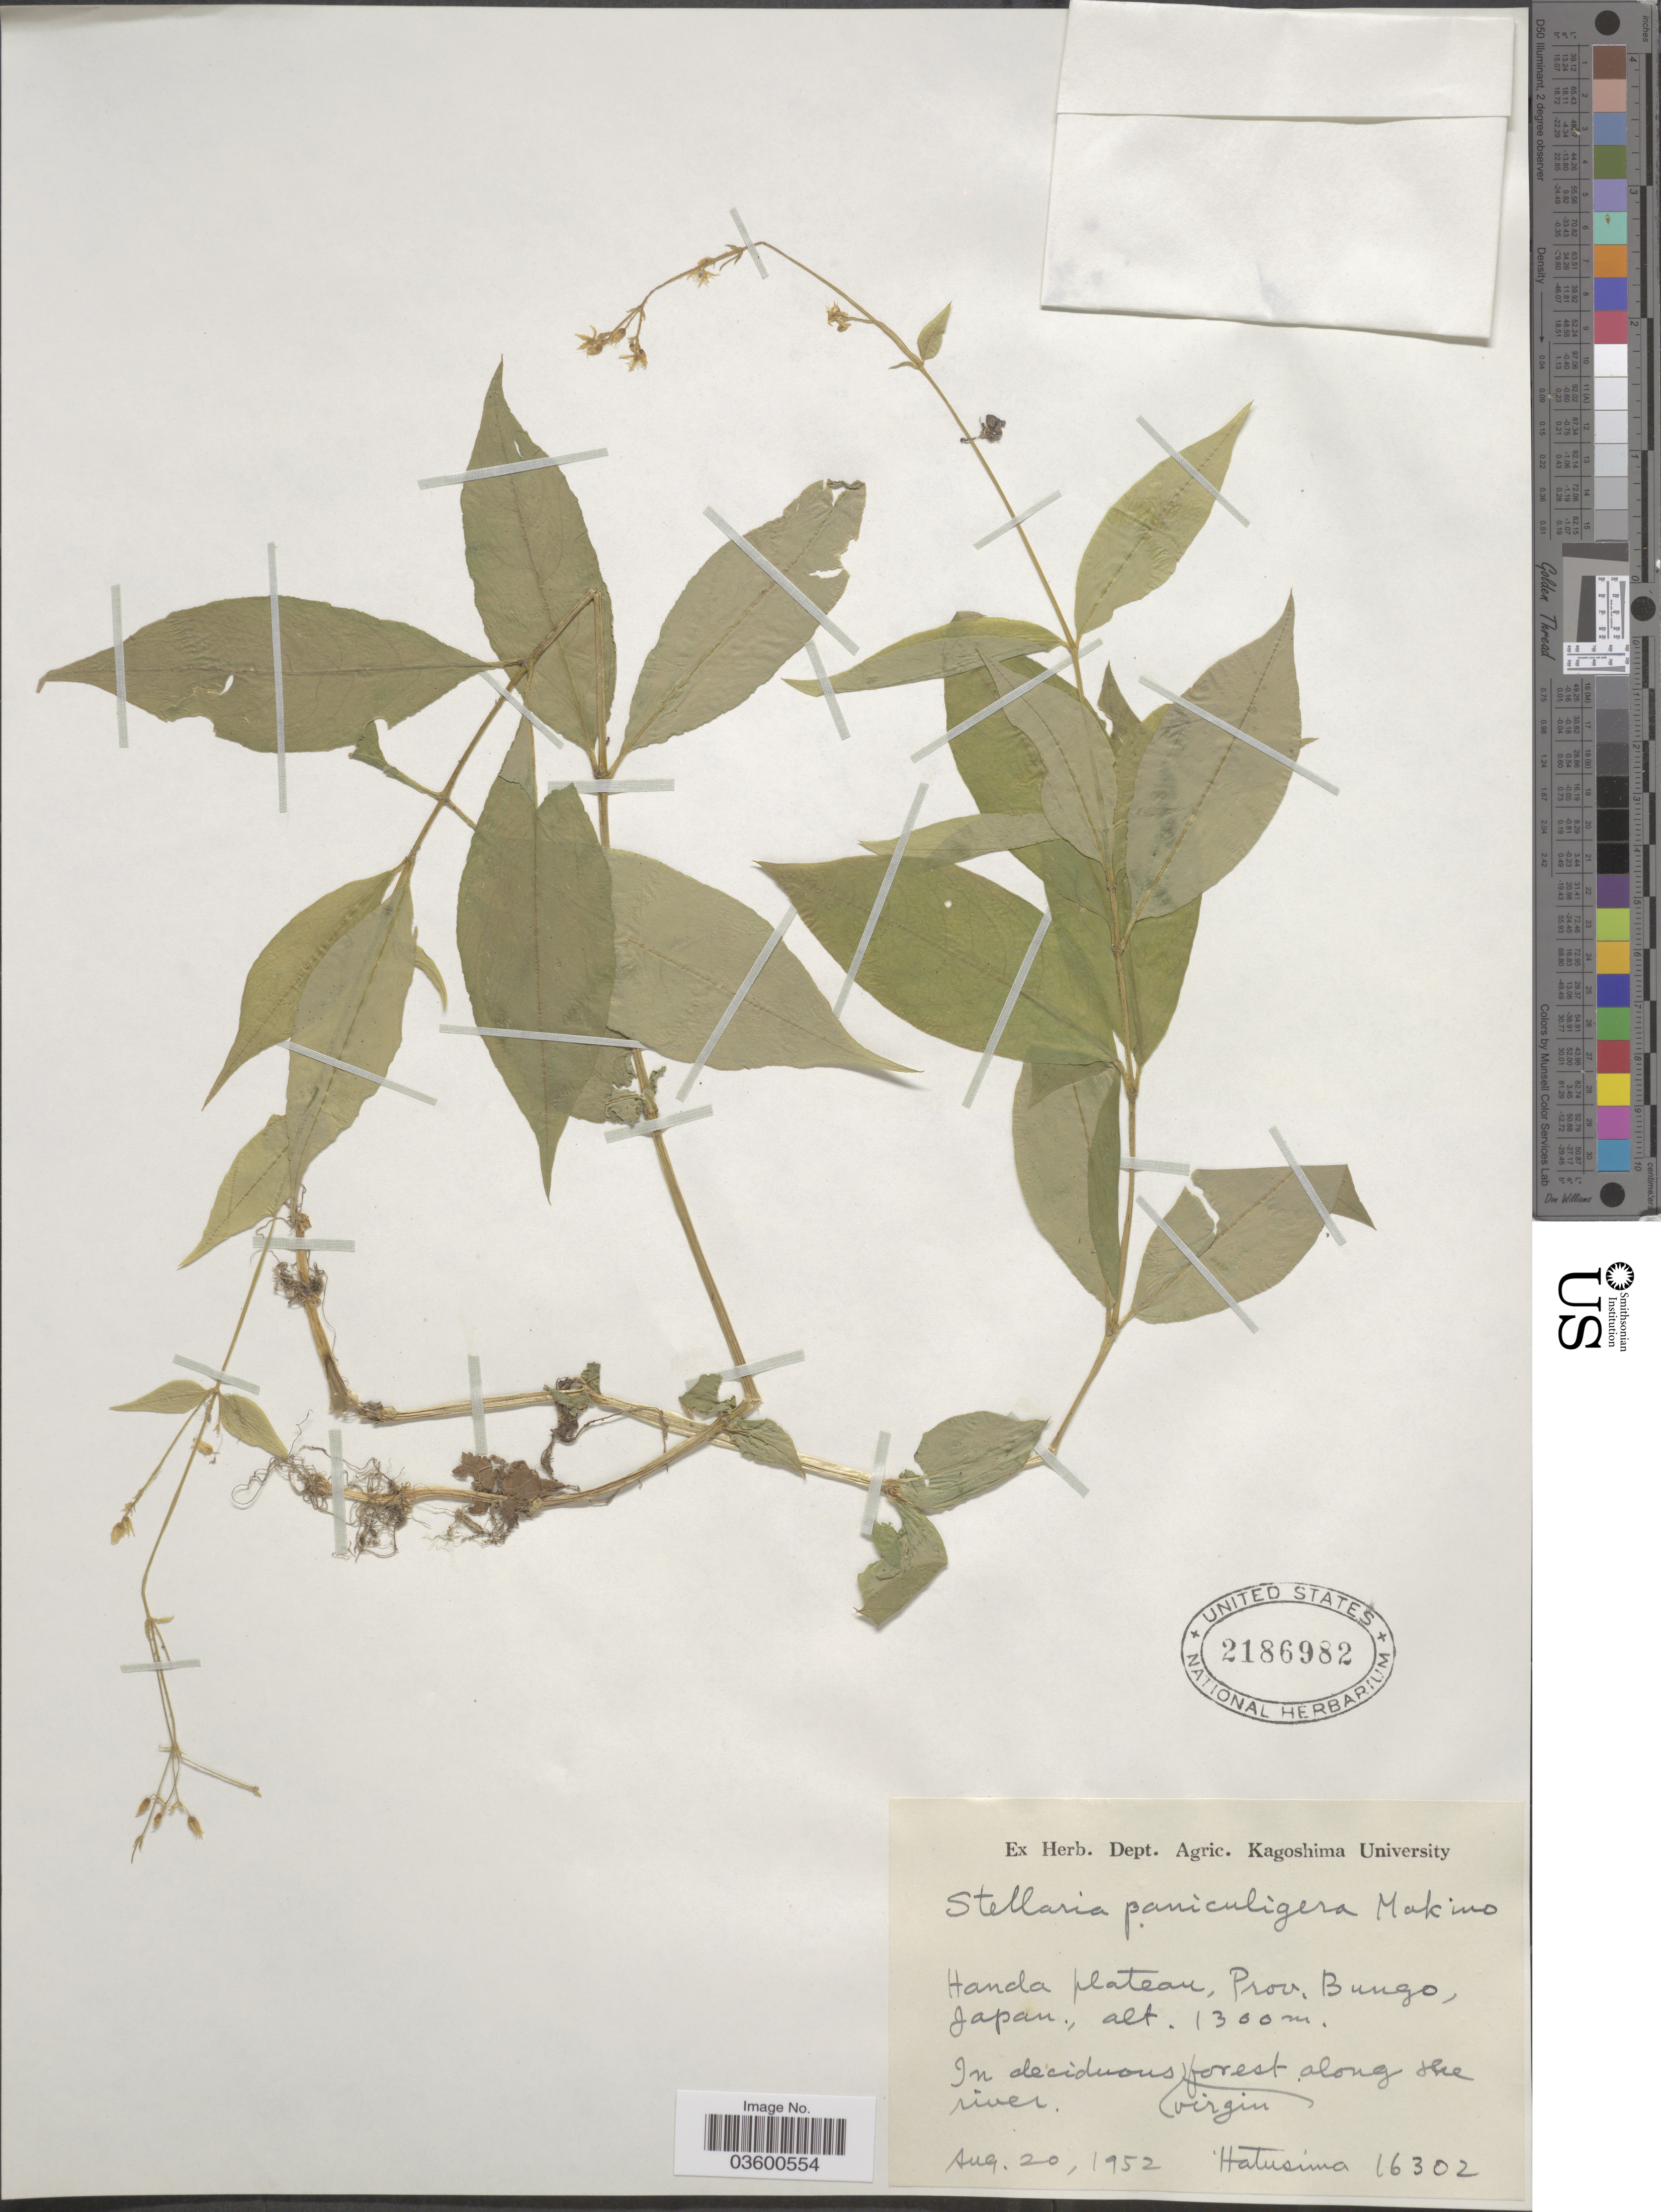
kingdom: Plantae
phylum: Tracheophyta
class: Magnoliopsida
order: Caryophyllales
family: Caryophyllaceae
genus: Stellaria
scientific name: Stellaria paniculigera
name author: Makino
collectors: -. Hatusima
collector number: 16302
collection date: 1952-08-20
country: Japan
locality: Hondo plateau, Prov. Bungo.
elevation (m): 1300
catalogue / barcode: US 2186982